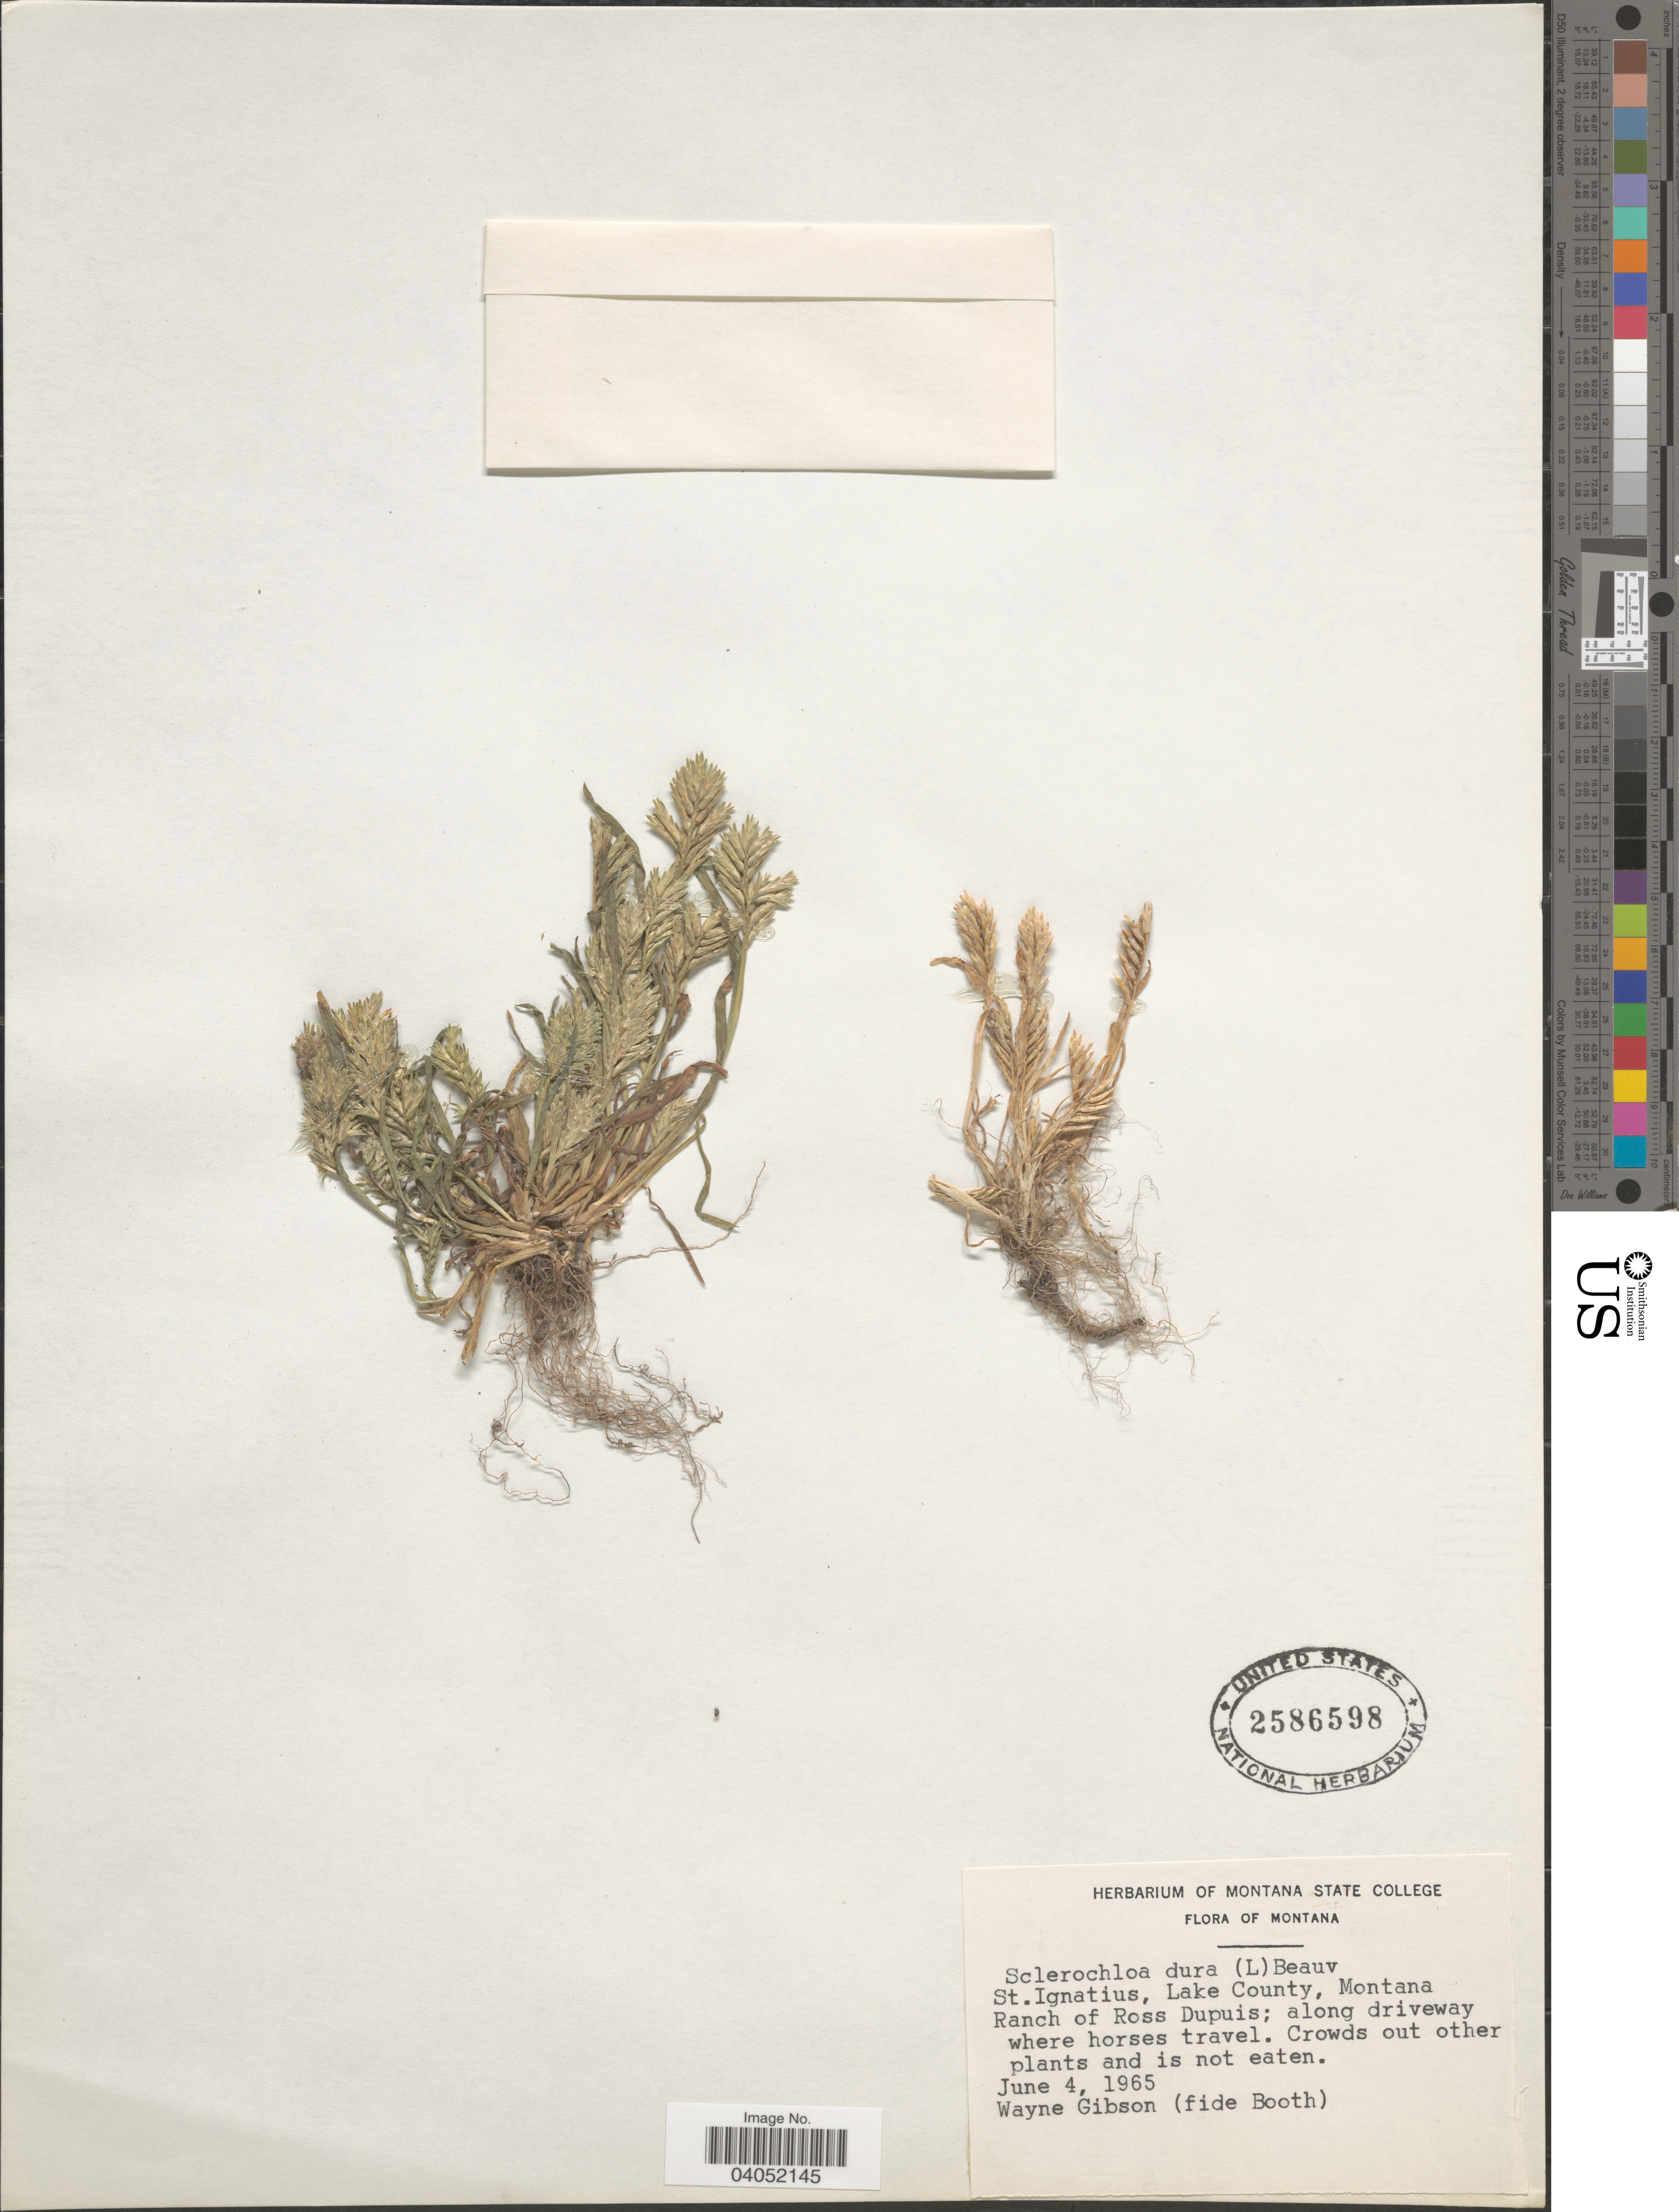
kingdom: Plantae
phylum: Tracheophyta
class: Liliopsida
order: Poales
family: Poaceae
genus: Sclerochloa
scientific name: Sclerochloa dura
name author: (L.) P. Beauv.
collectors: W. Gibson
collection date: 1965-06-04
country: United States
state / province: Montana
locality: St.Ignatius, Lake County, Ranch of Ross Dupuis.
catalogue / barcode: US 2586598